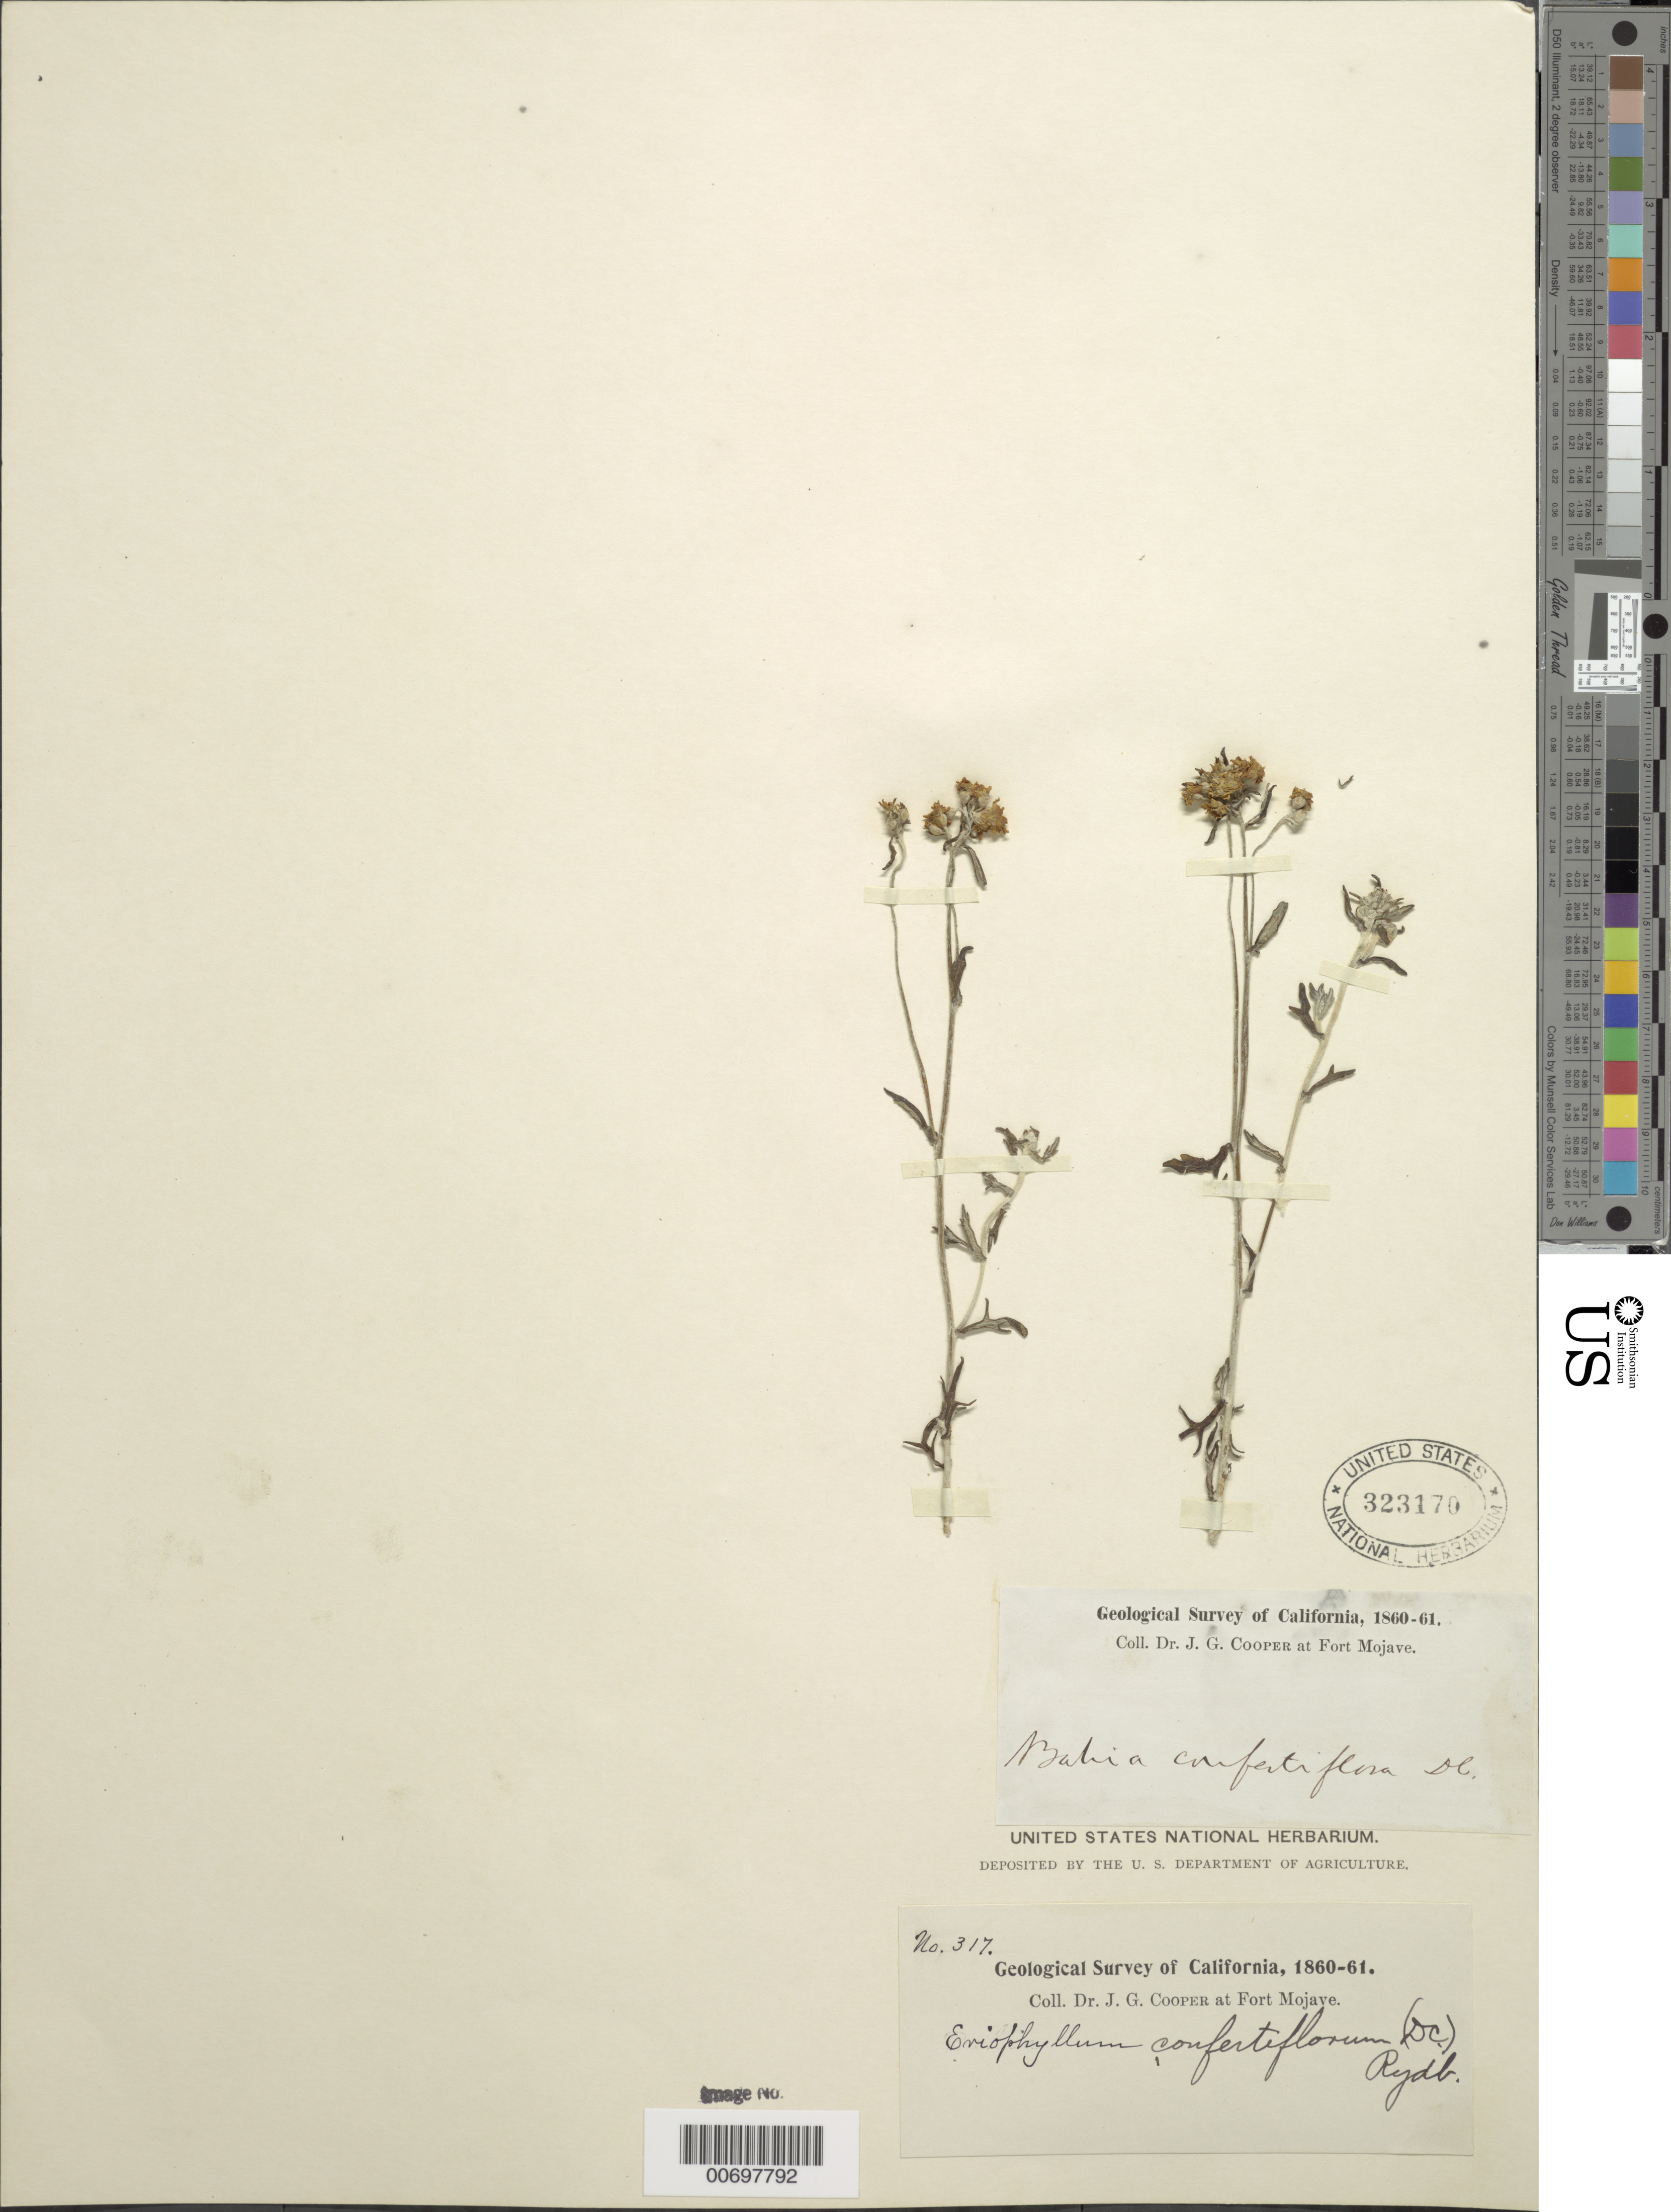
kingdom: Plantae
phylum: Tracheophyta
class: Magnoliopsida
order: Asterales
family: Asteraceae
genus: Eriophyllum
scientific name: Eriophyllum confertiflorum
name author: (DC.) A. Gray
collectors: J. G. Cooper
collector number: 317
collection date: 1860-02/1861-04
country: United States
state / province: California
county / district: San Bernardino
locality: Fort Mojave.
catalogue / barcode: US 323170